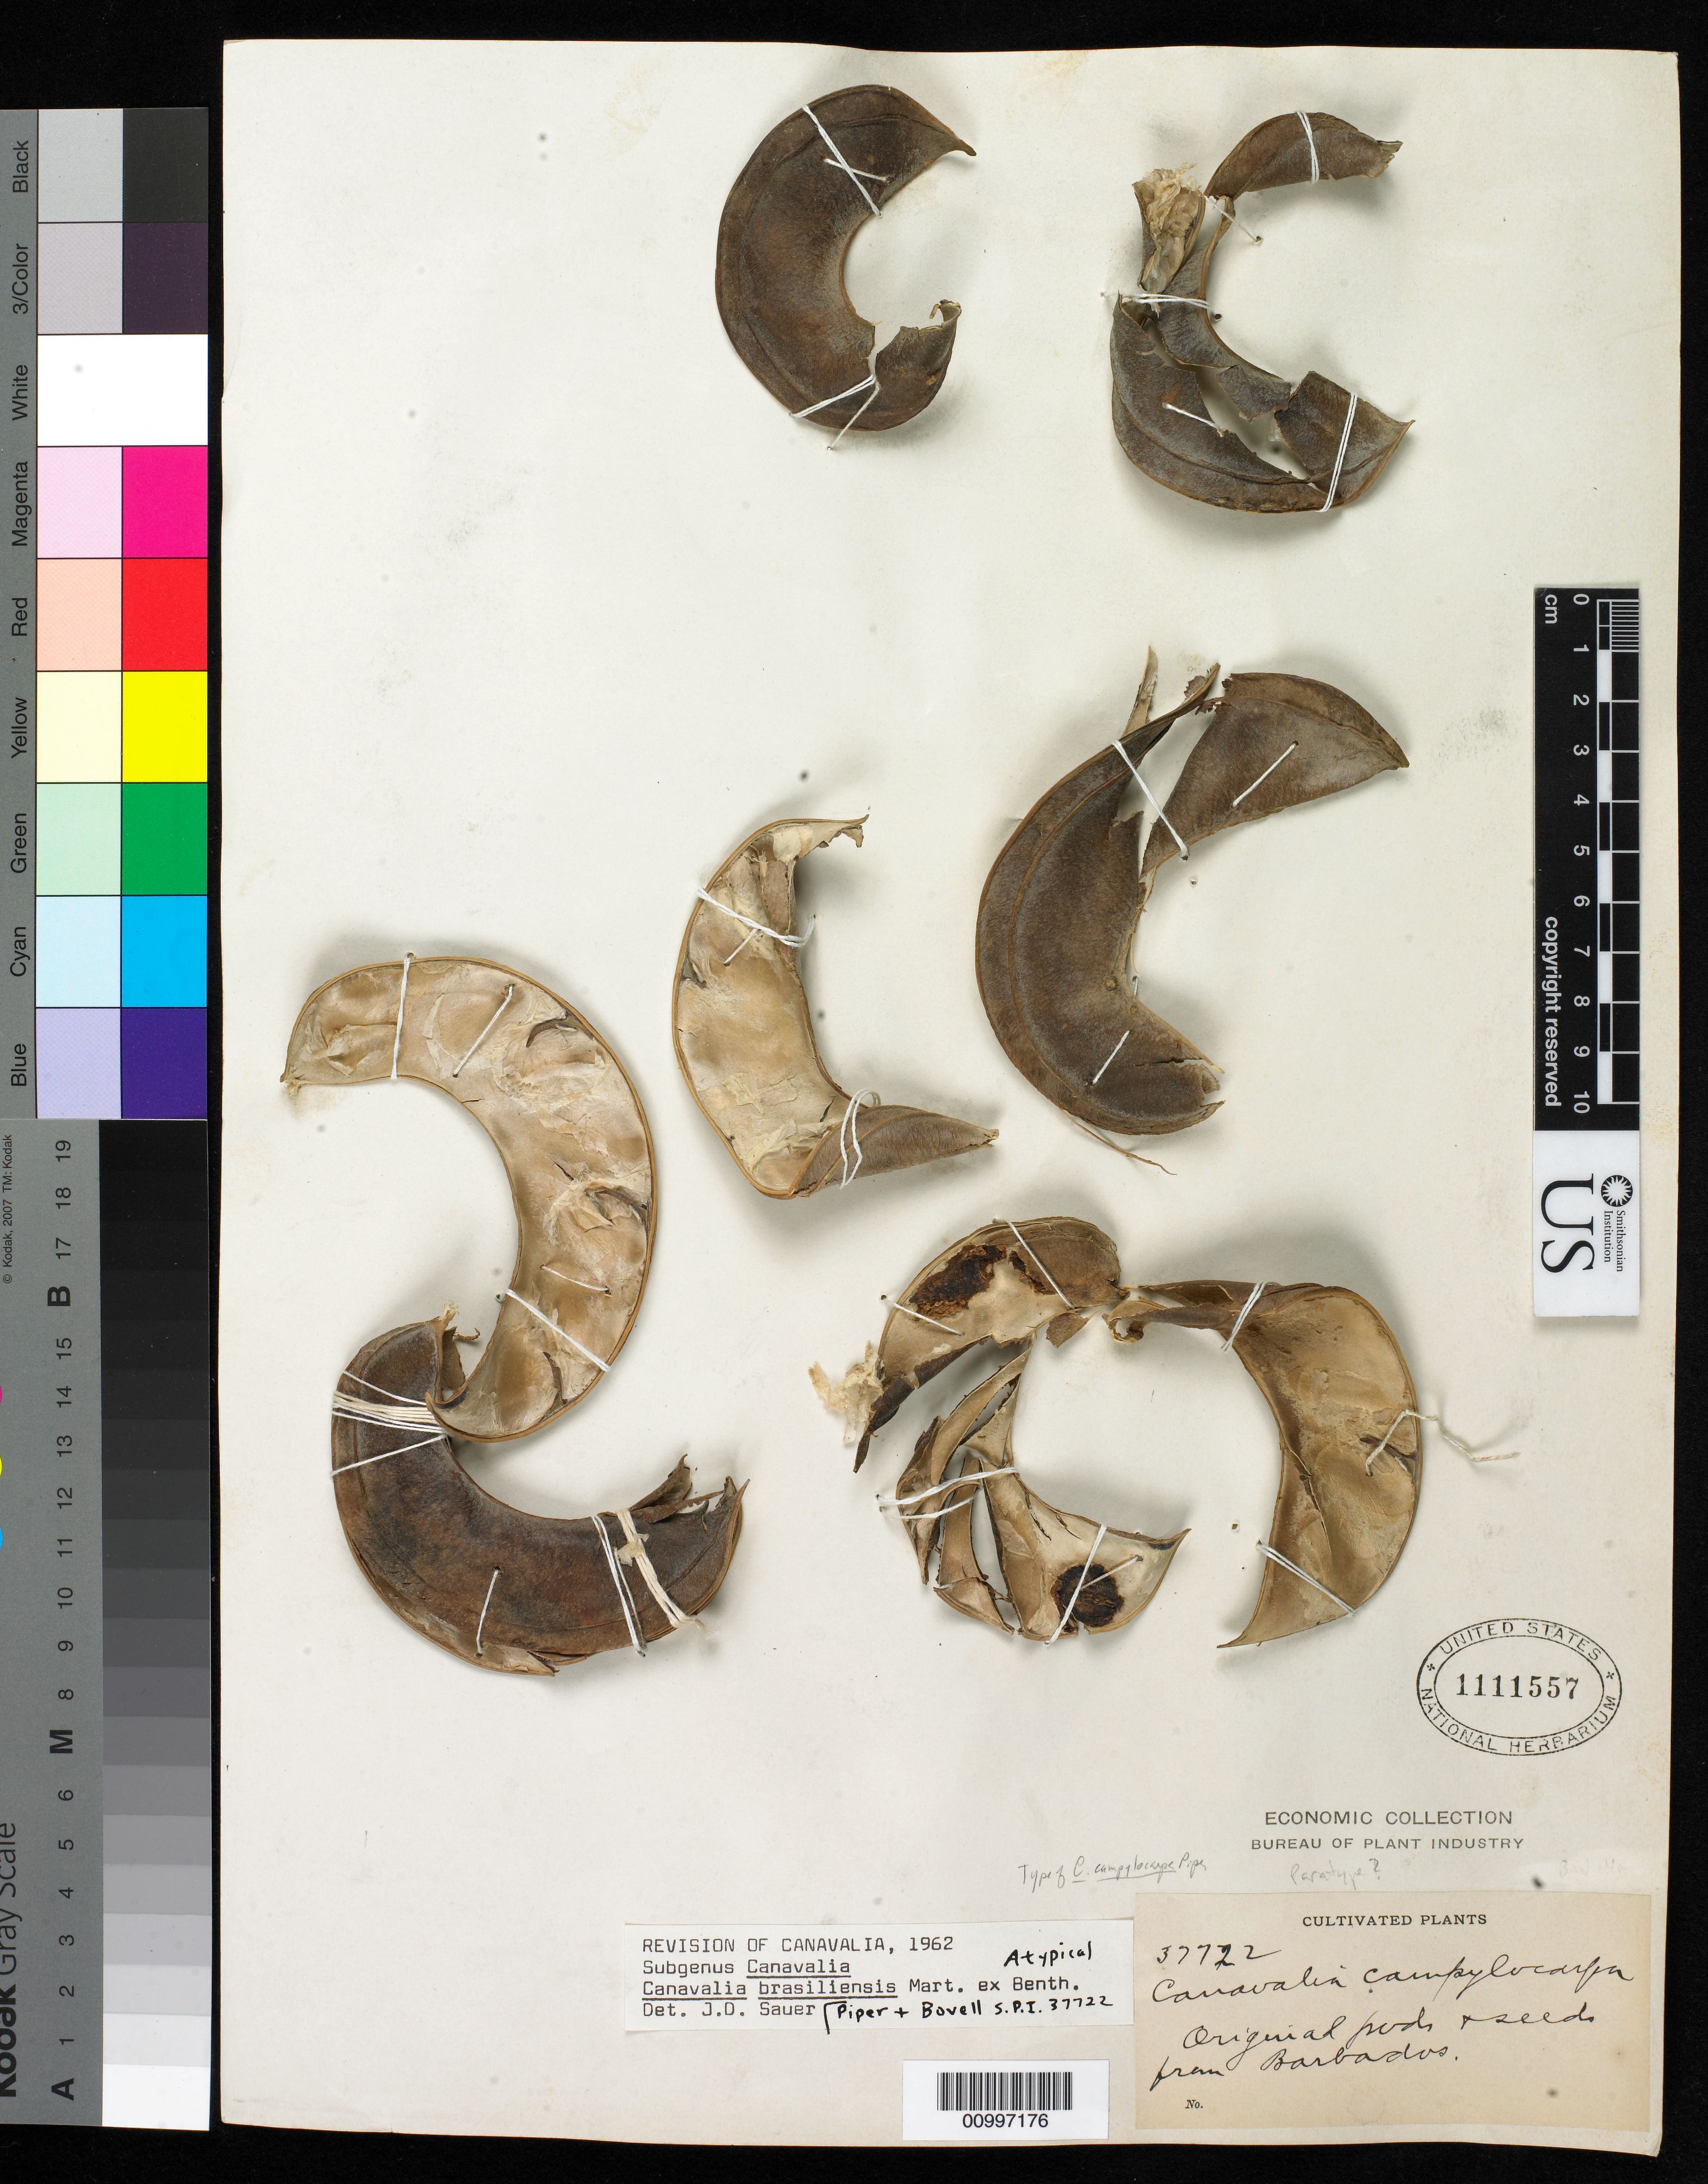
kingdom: Plantae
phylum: Tracheophyta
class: Magnoliopsida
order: Fabales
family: Fabaceae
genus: Canavalia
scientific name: Canavalia campylocarpa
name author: Piper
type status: Type Collection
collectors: C. V. Piper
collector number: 37722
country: Barbados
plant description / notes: Paratype? Piper annotated 2 sheets pressed from plant cultivated in greenhouse as "type sheet #1" and "type sheet #2".; Label, "Original pods & seeds from Barbados". Protologue, "The seed of this plant was sent to the U.S. Department of Agriculture by John R. Bovell, Esq., Department of Agriculture, Bridgetown, Barbados, under the name "Babricou bean".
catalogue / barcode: US 1111557